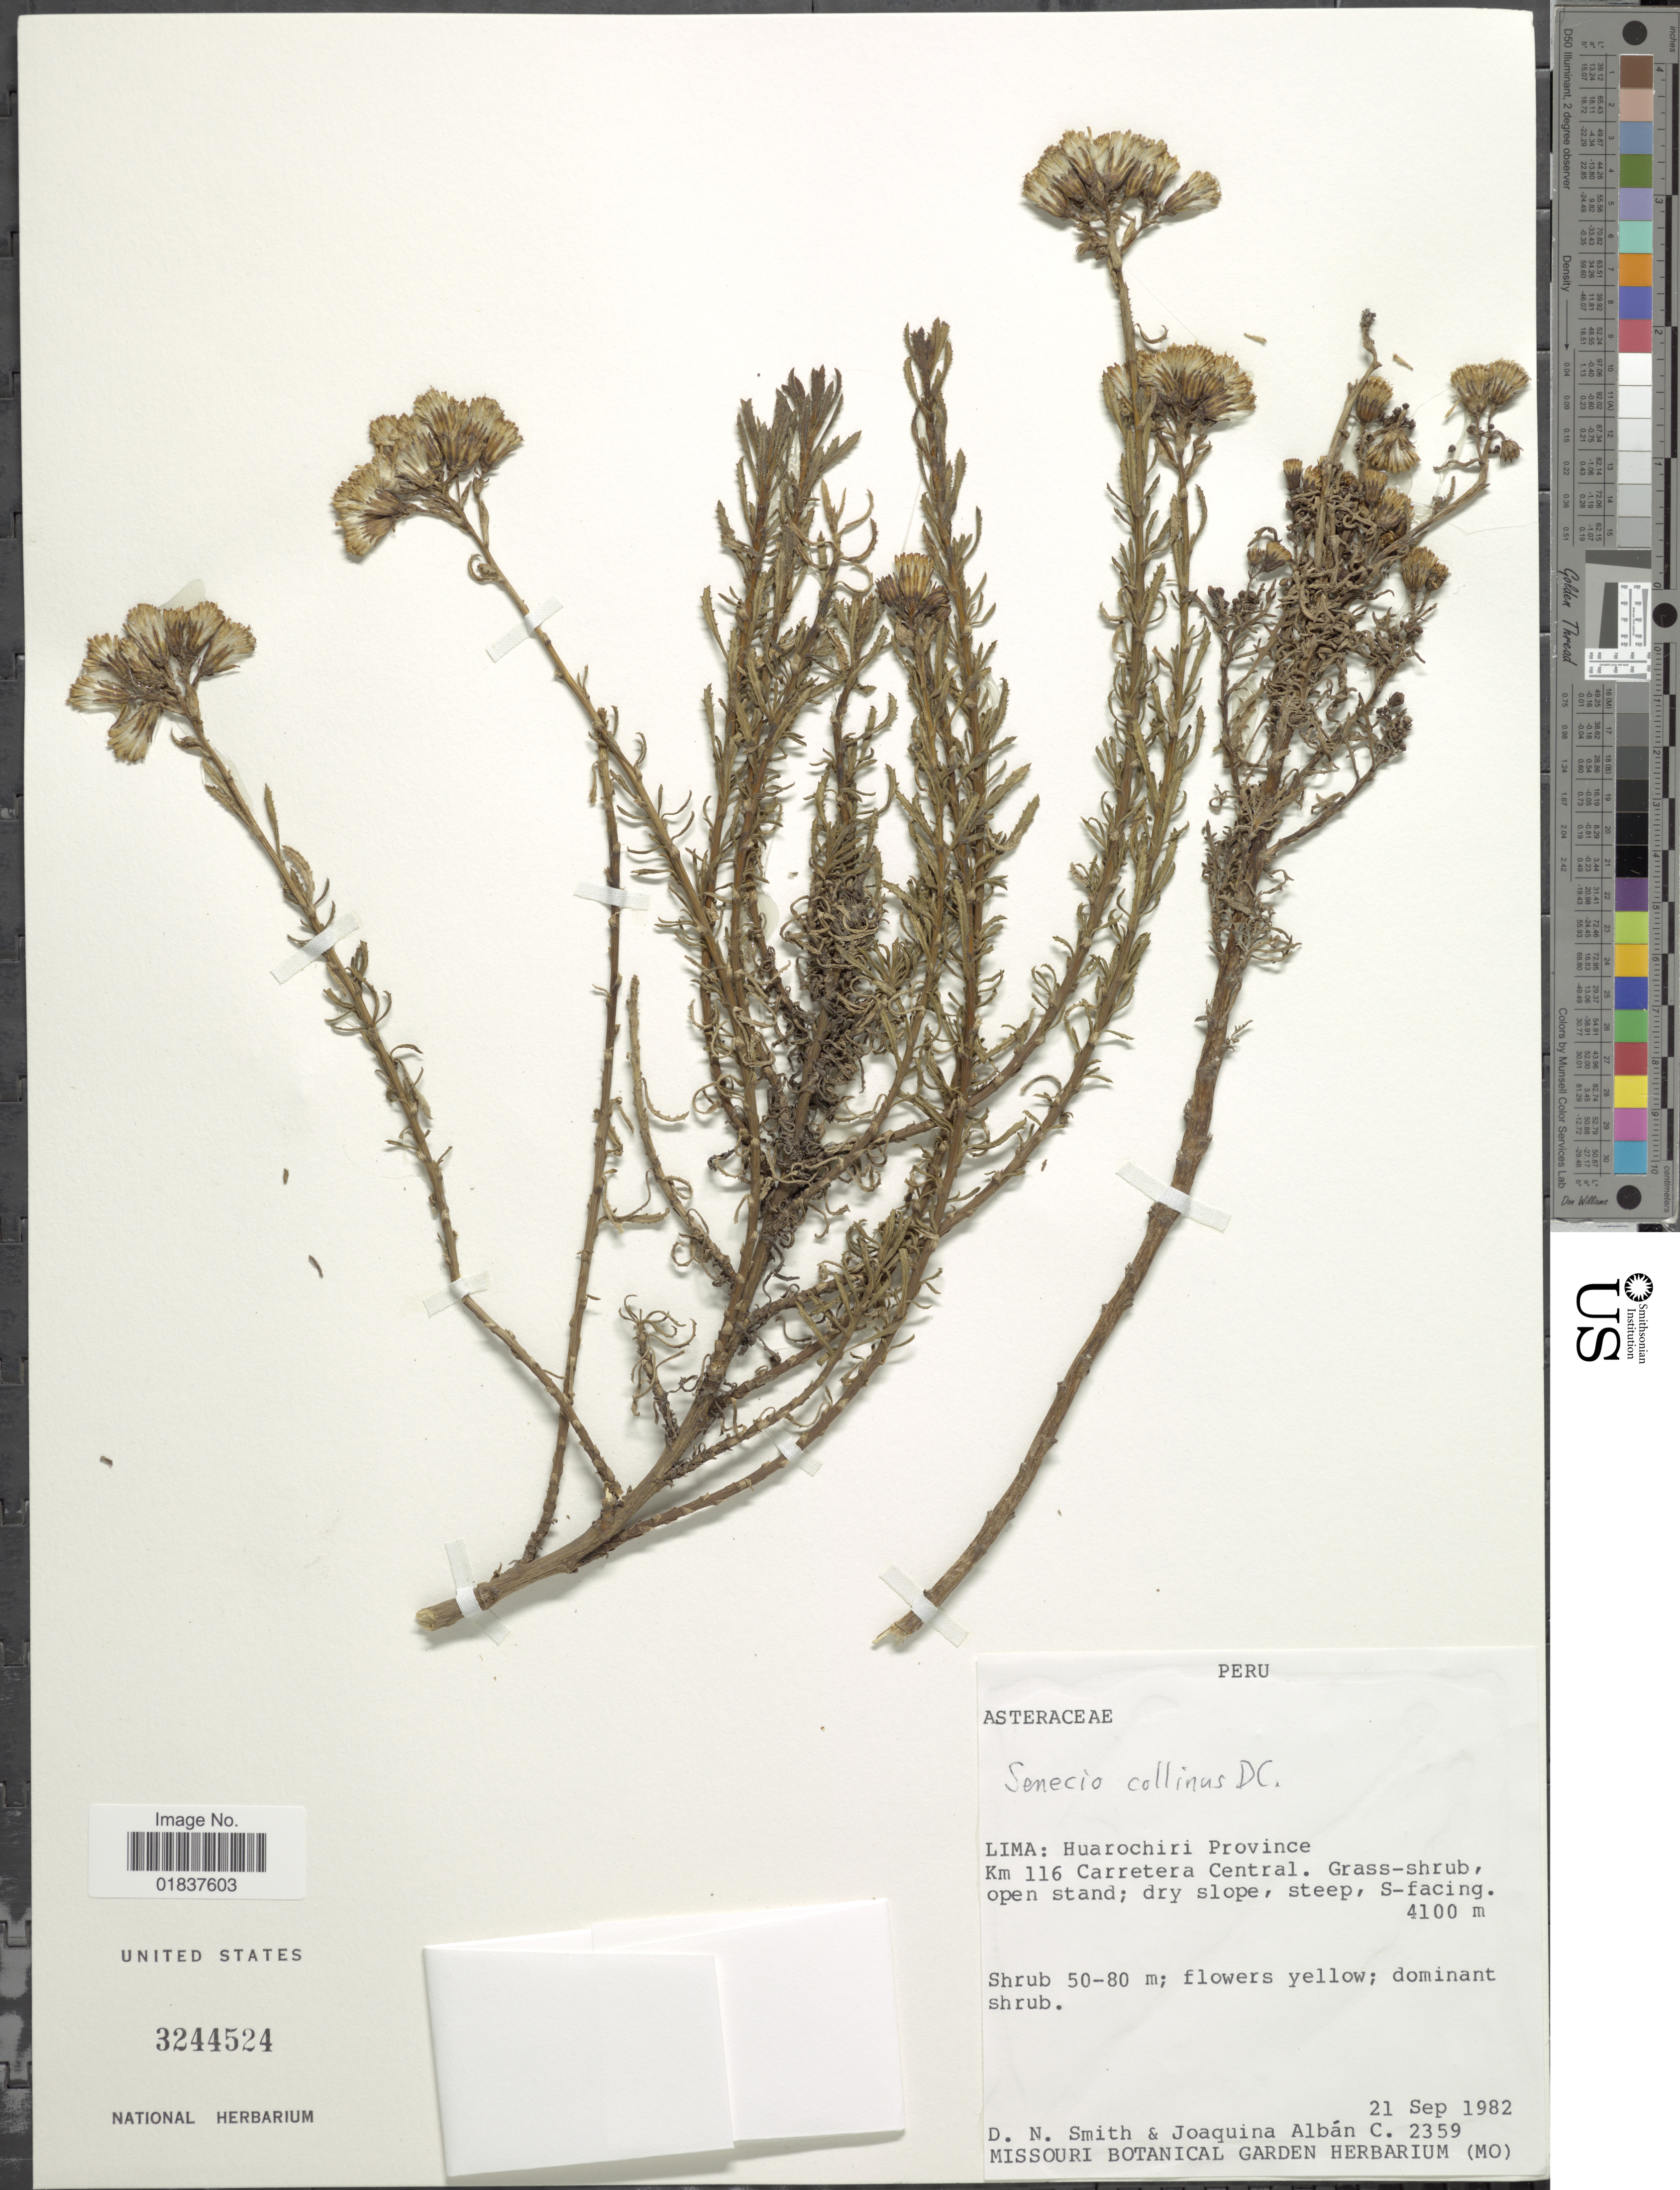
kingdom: Plantae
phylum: Tracheophyta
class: Magnoliopsida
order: Asterales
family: Asteraceae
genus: Senecio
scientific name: Senecio collinus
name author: DC.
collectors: D. Smith & J. Alban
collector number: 2359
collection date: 1982-09-21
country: Peru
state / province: Lima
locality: Lima: Huarochicri Province. Km 116 Carretera Central.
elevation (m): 4100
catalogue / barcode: US 3244524